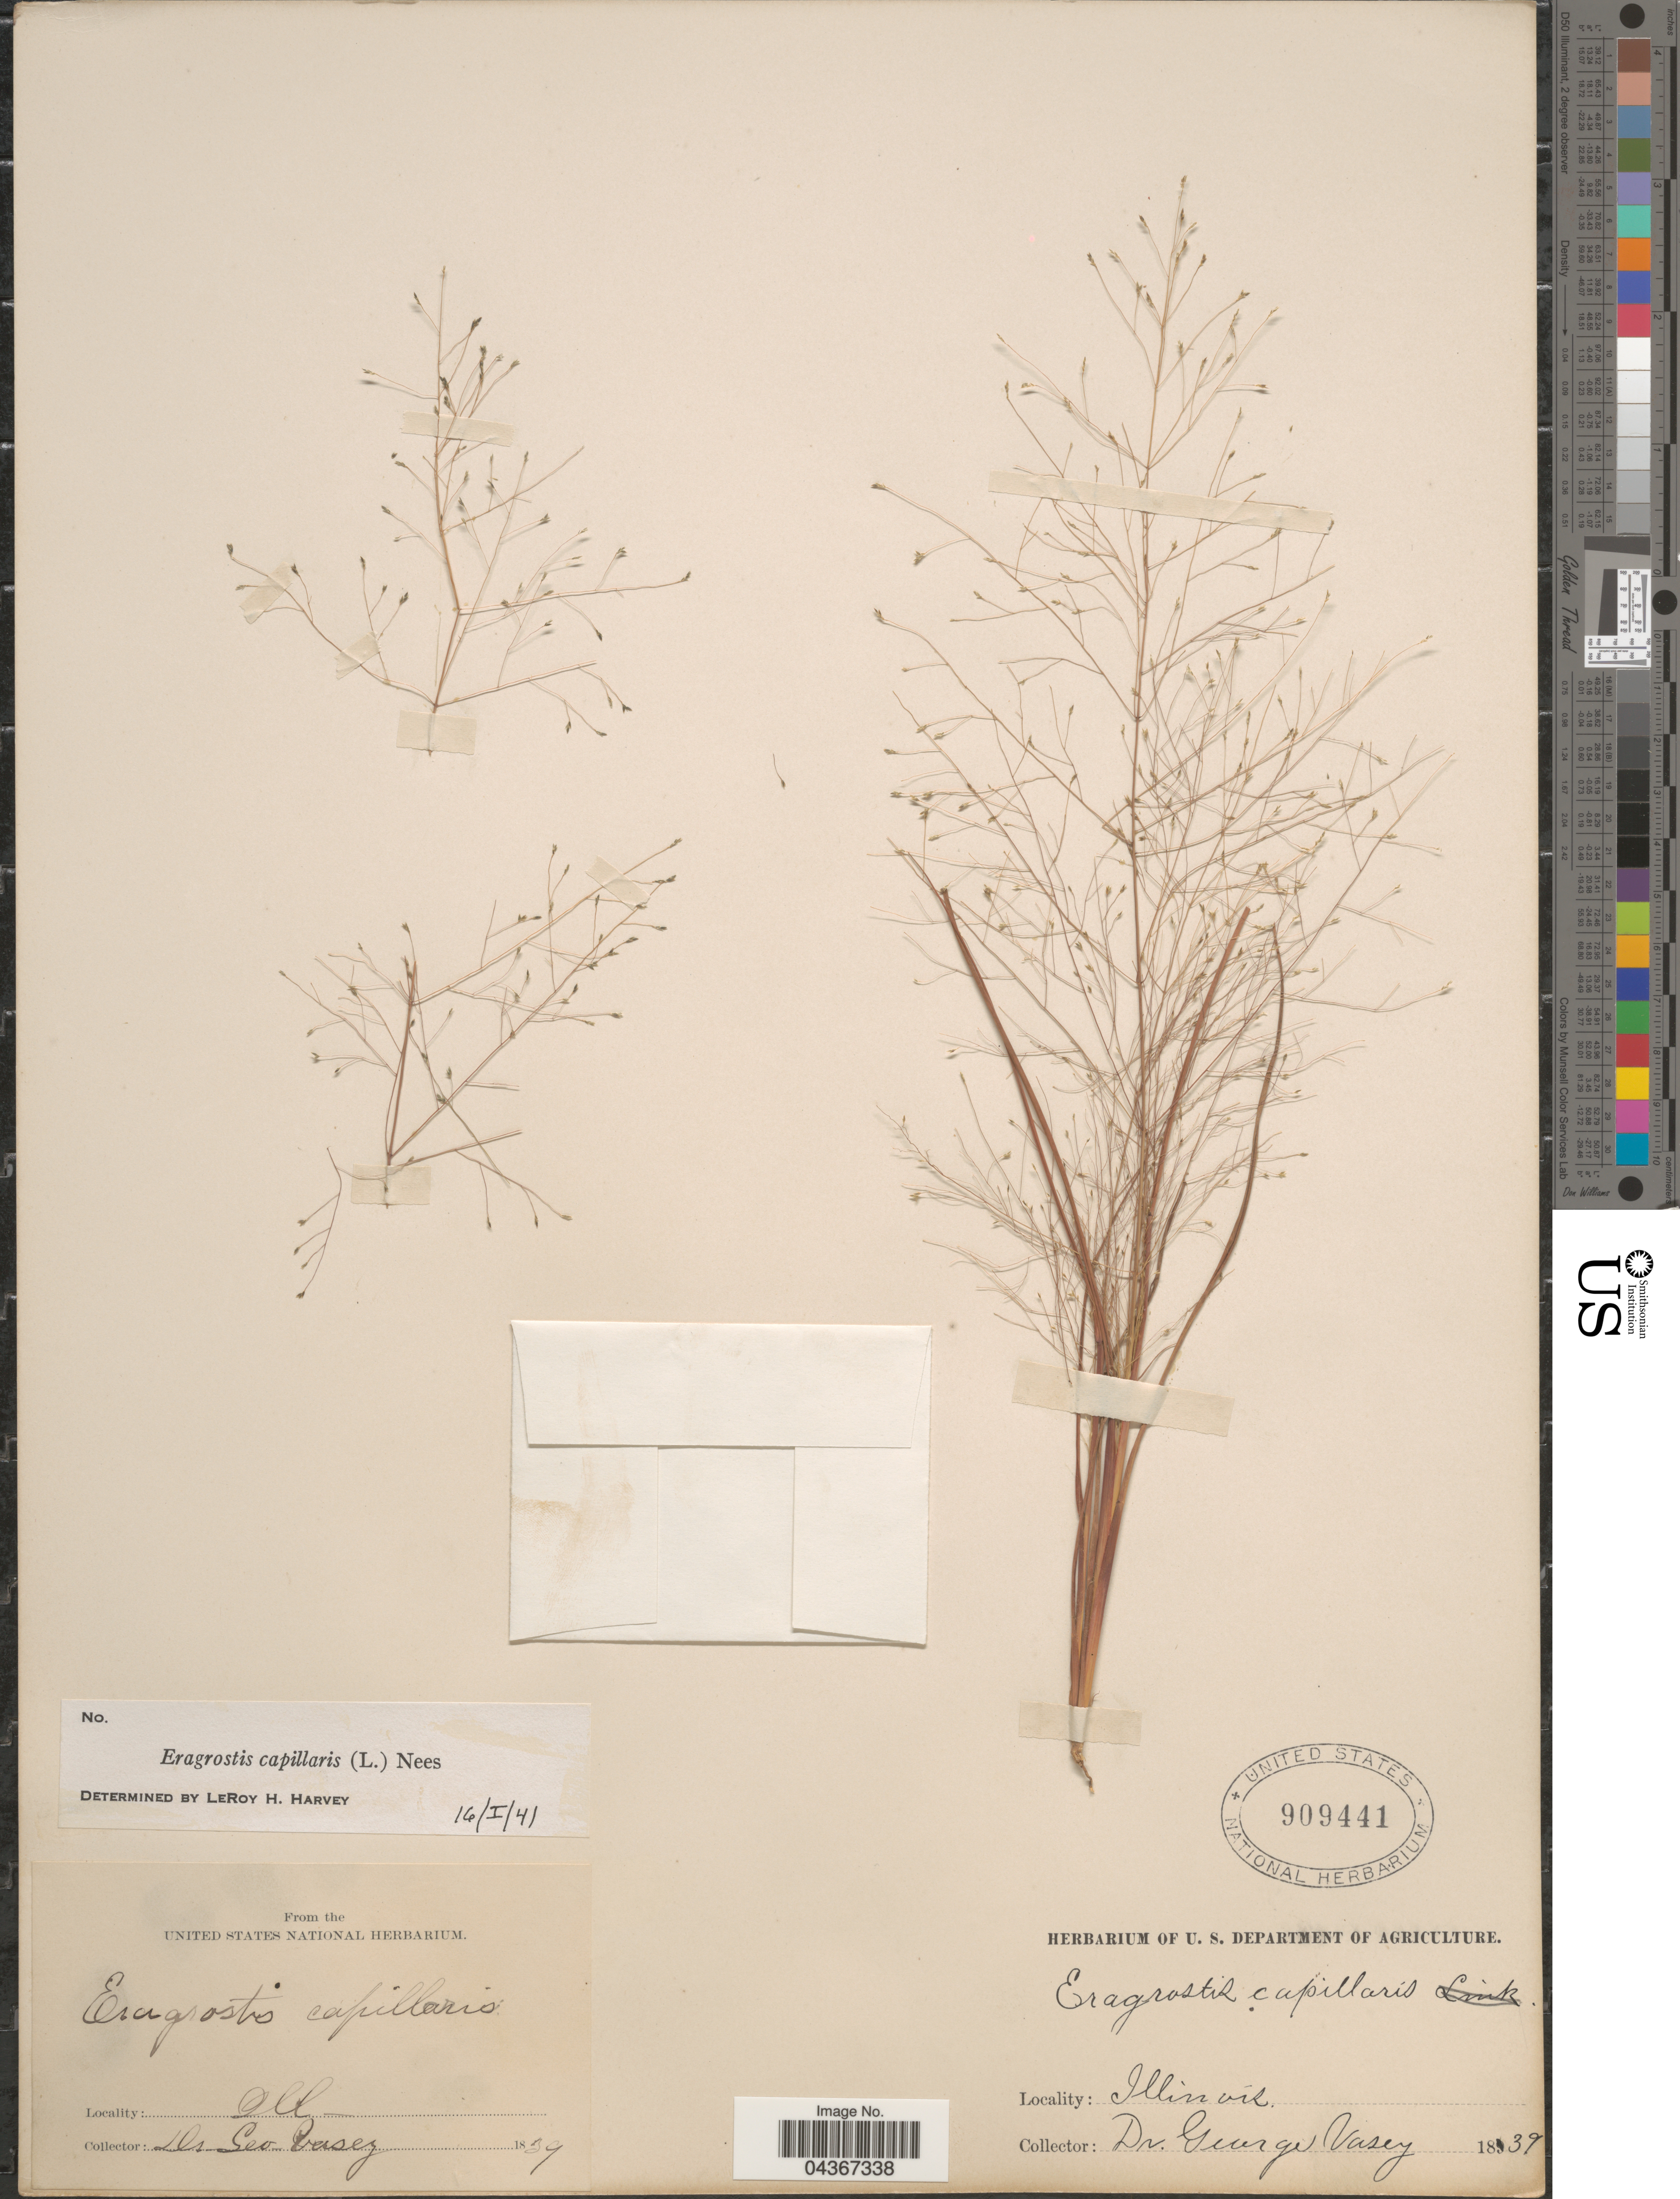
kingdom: Plantae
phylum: Tracheophyta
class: Liliopsida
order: Poales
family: Poaceae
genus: Eragrostis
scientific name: Eragrostis capillaris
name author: (L.) Nees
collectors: G. R. Vasey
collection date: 1839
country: United States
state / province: Illinois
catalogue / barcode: US 909441